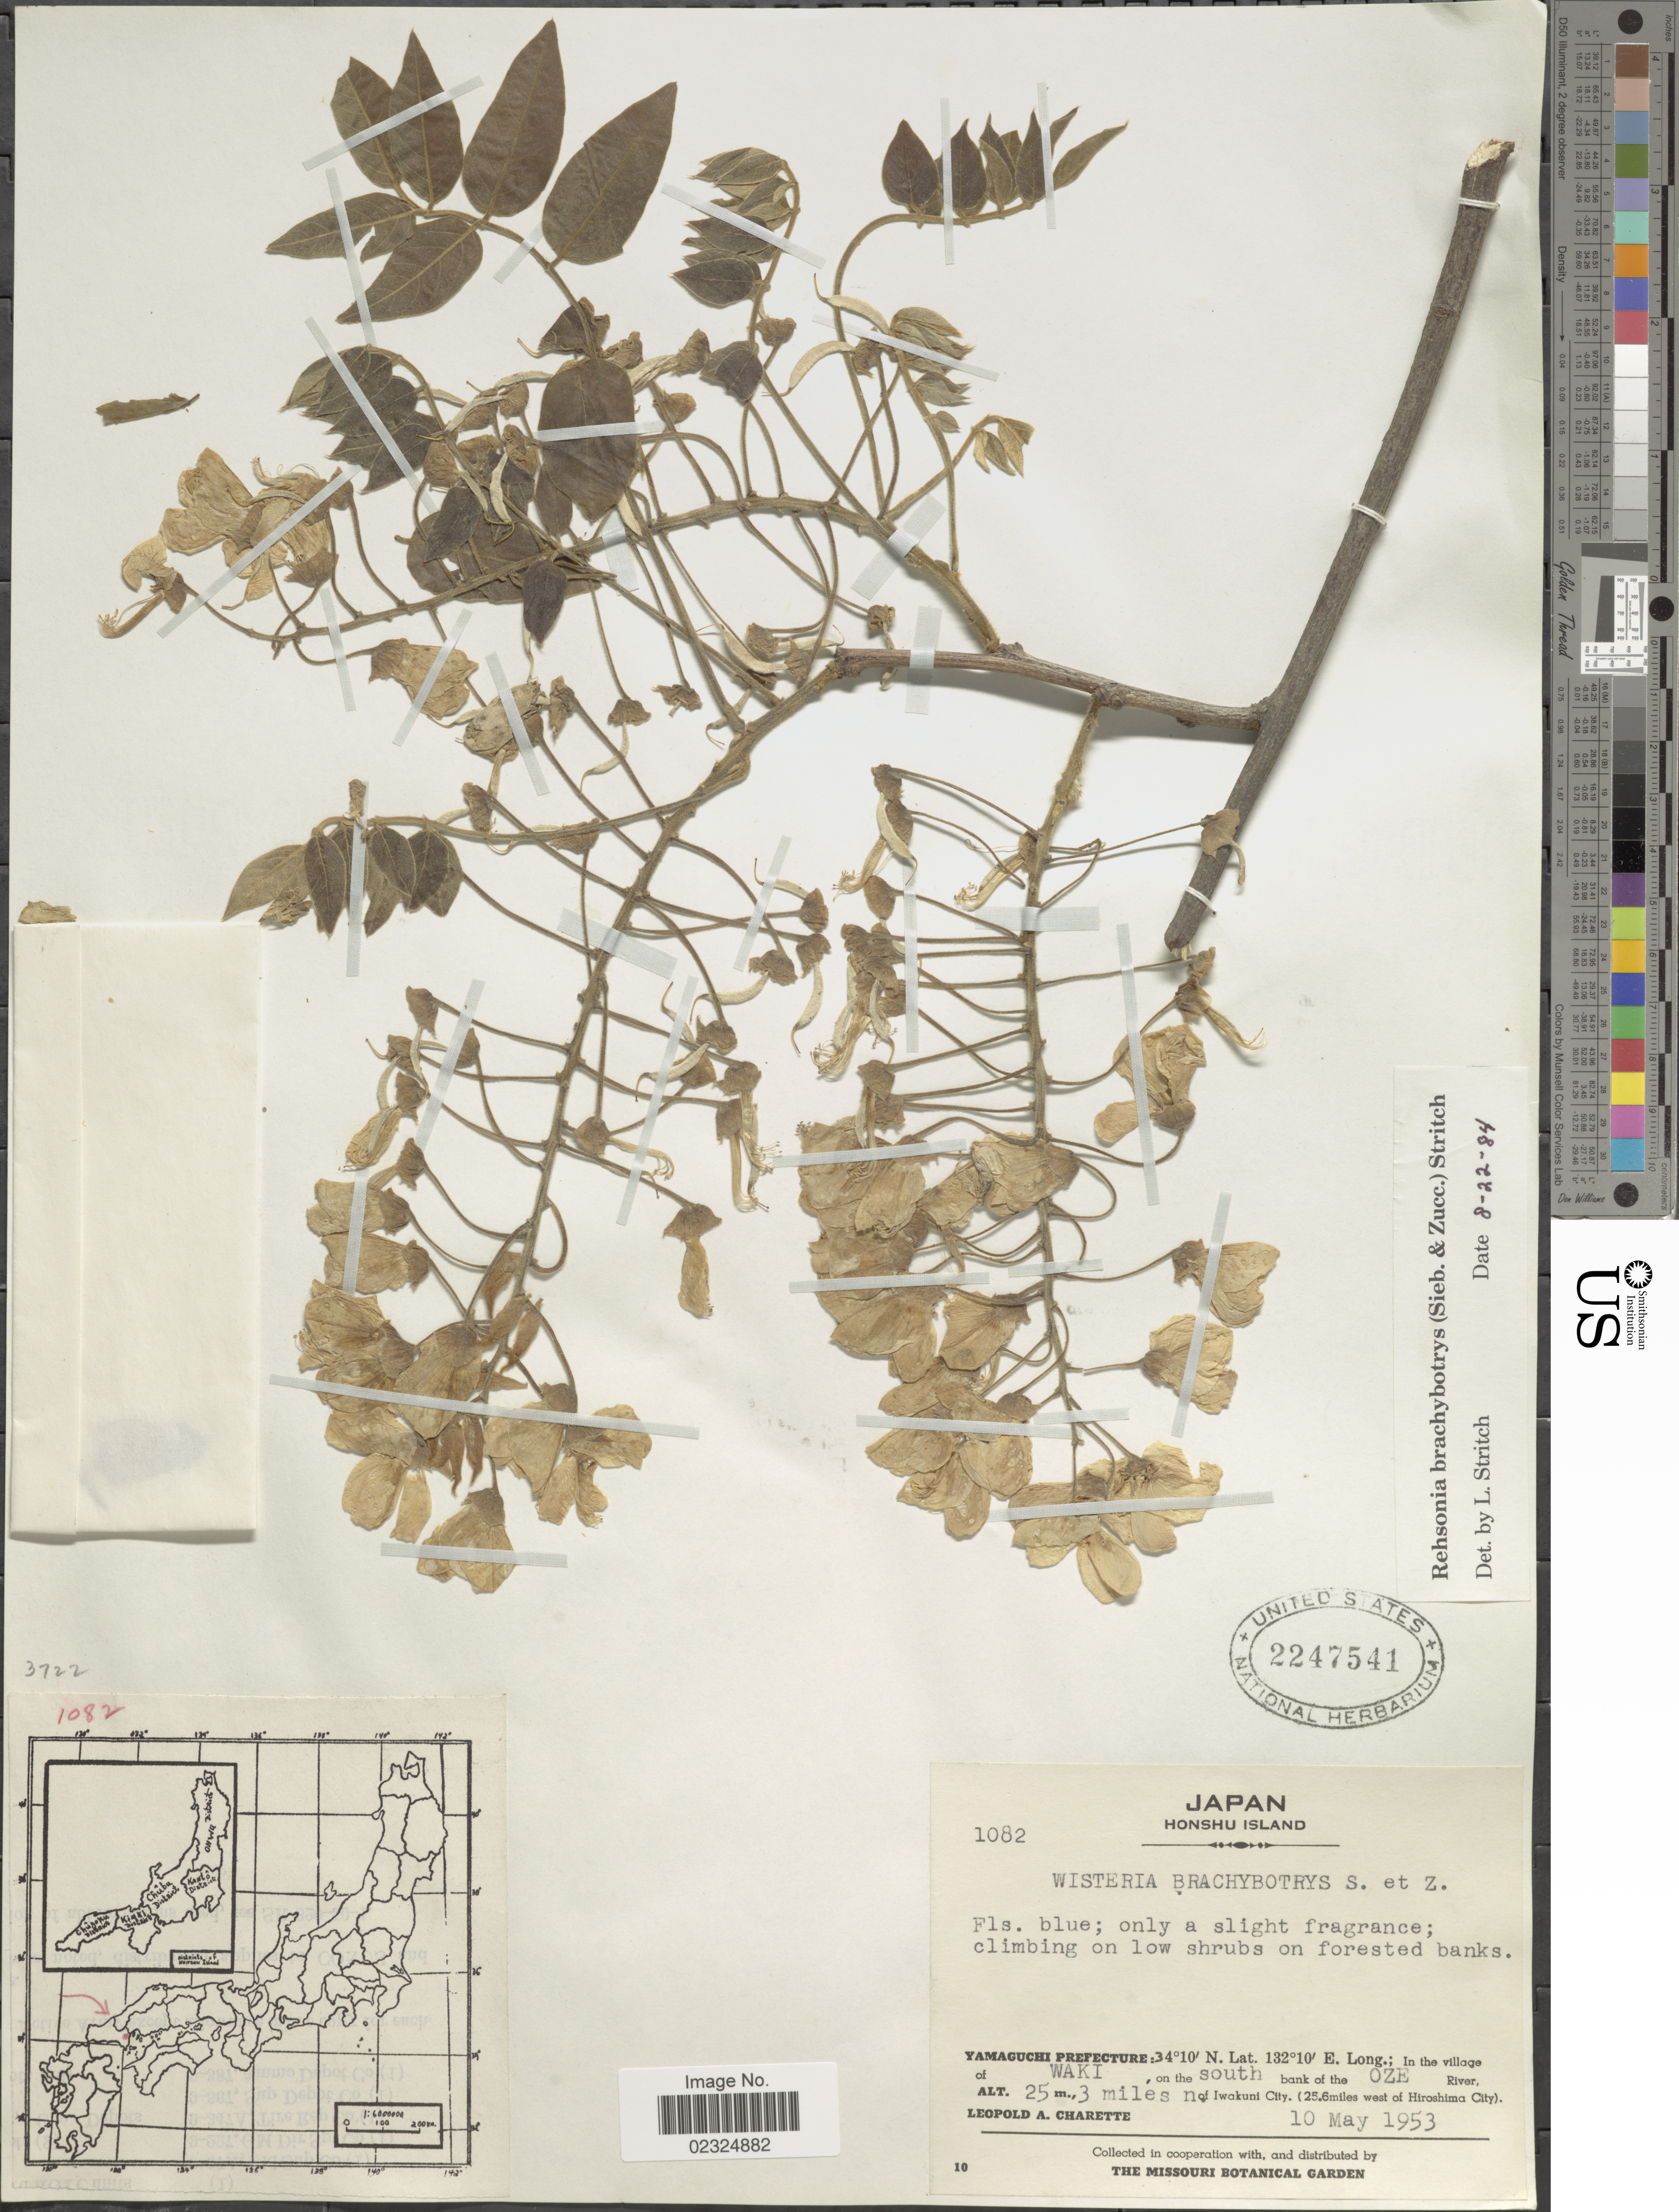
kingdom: Plantae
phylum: Tracheophyta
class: Magnoliopsida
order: Fabales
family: Fabaceae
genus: Wisteria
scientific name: Wisteria brachybotrys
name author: Siebold & Zucc.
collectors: L. A. Charette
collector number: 1085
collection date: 1953-05-10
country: Japan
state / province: Yamaguti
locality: Honshu Island, Yamaguchi Prefecture: in the village of Waki, on the south bank of the Oze River, 3 miles n of Iwakuni City (25.6 miles west of Hiroshima City).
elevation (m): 25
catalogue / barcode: US 2247541